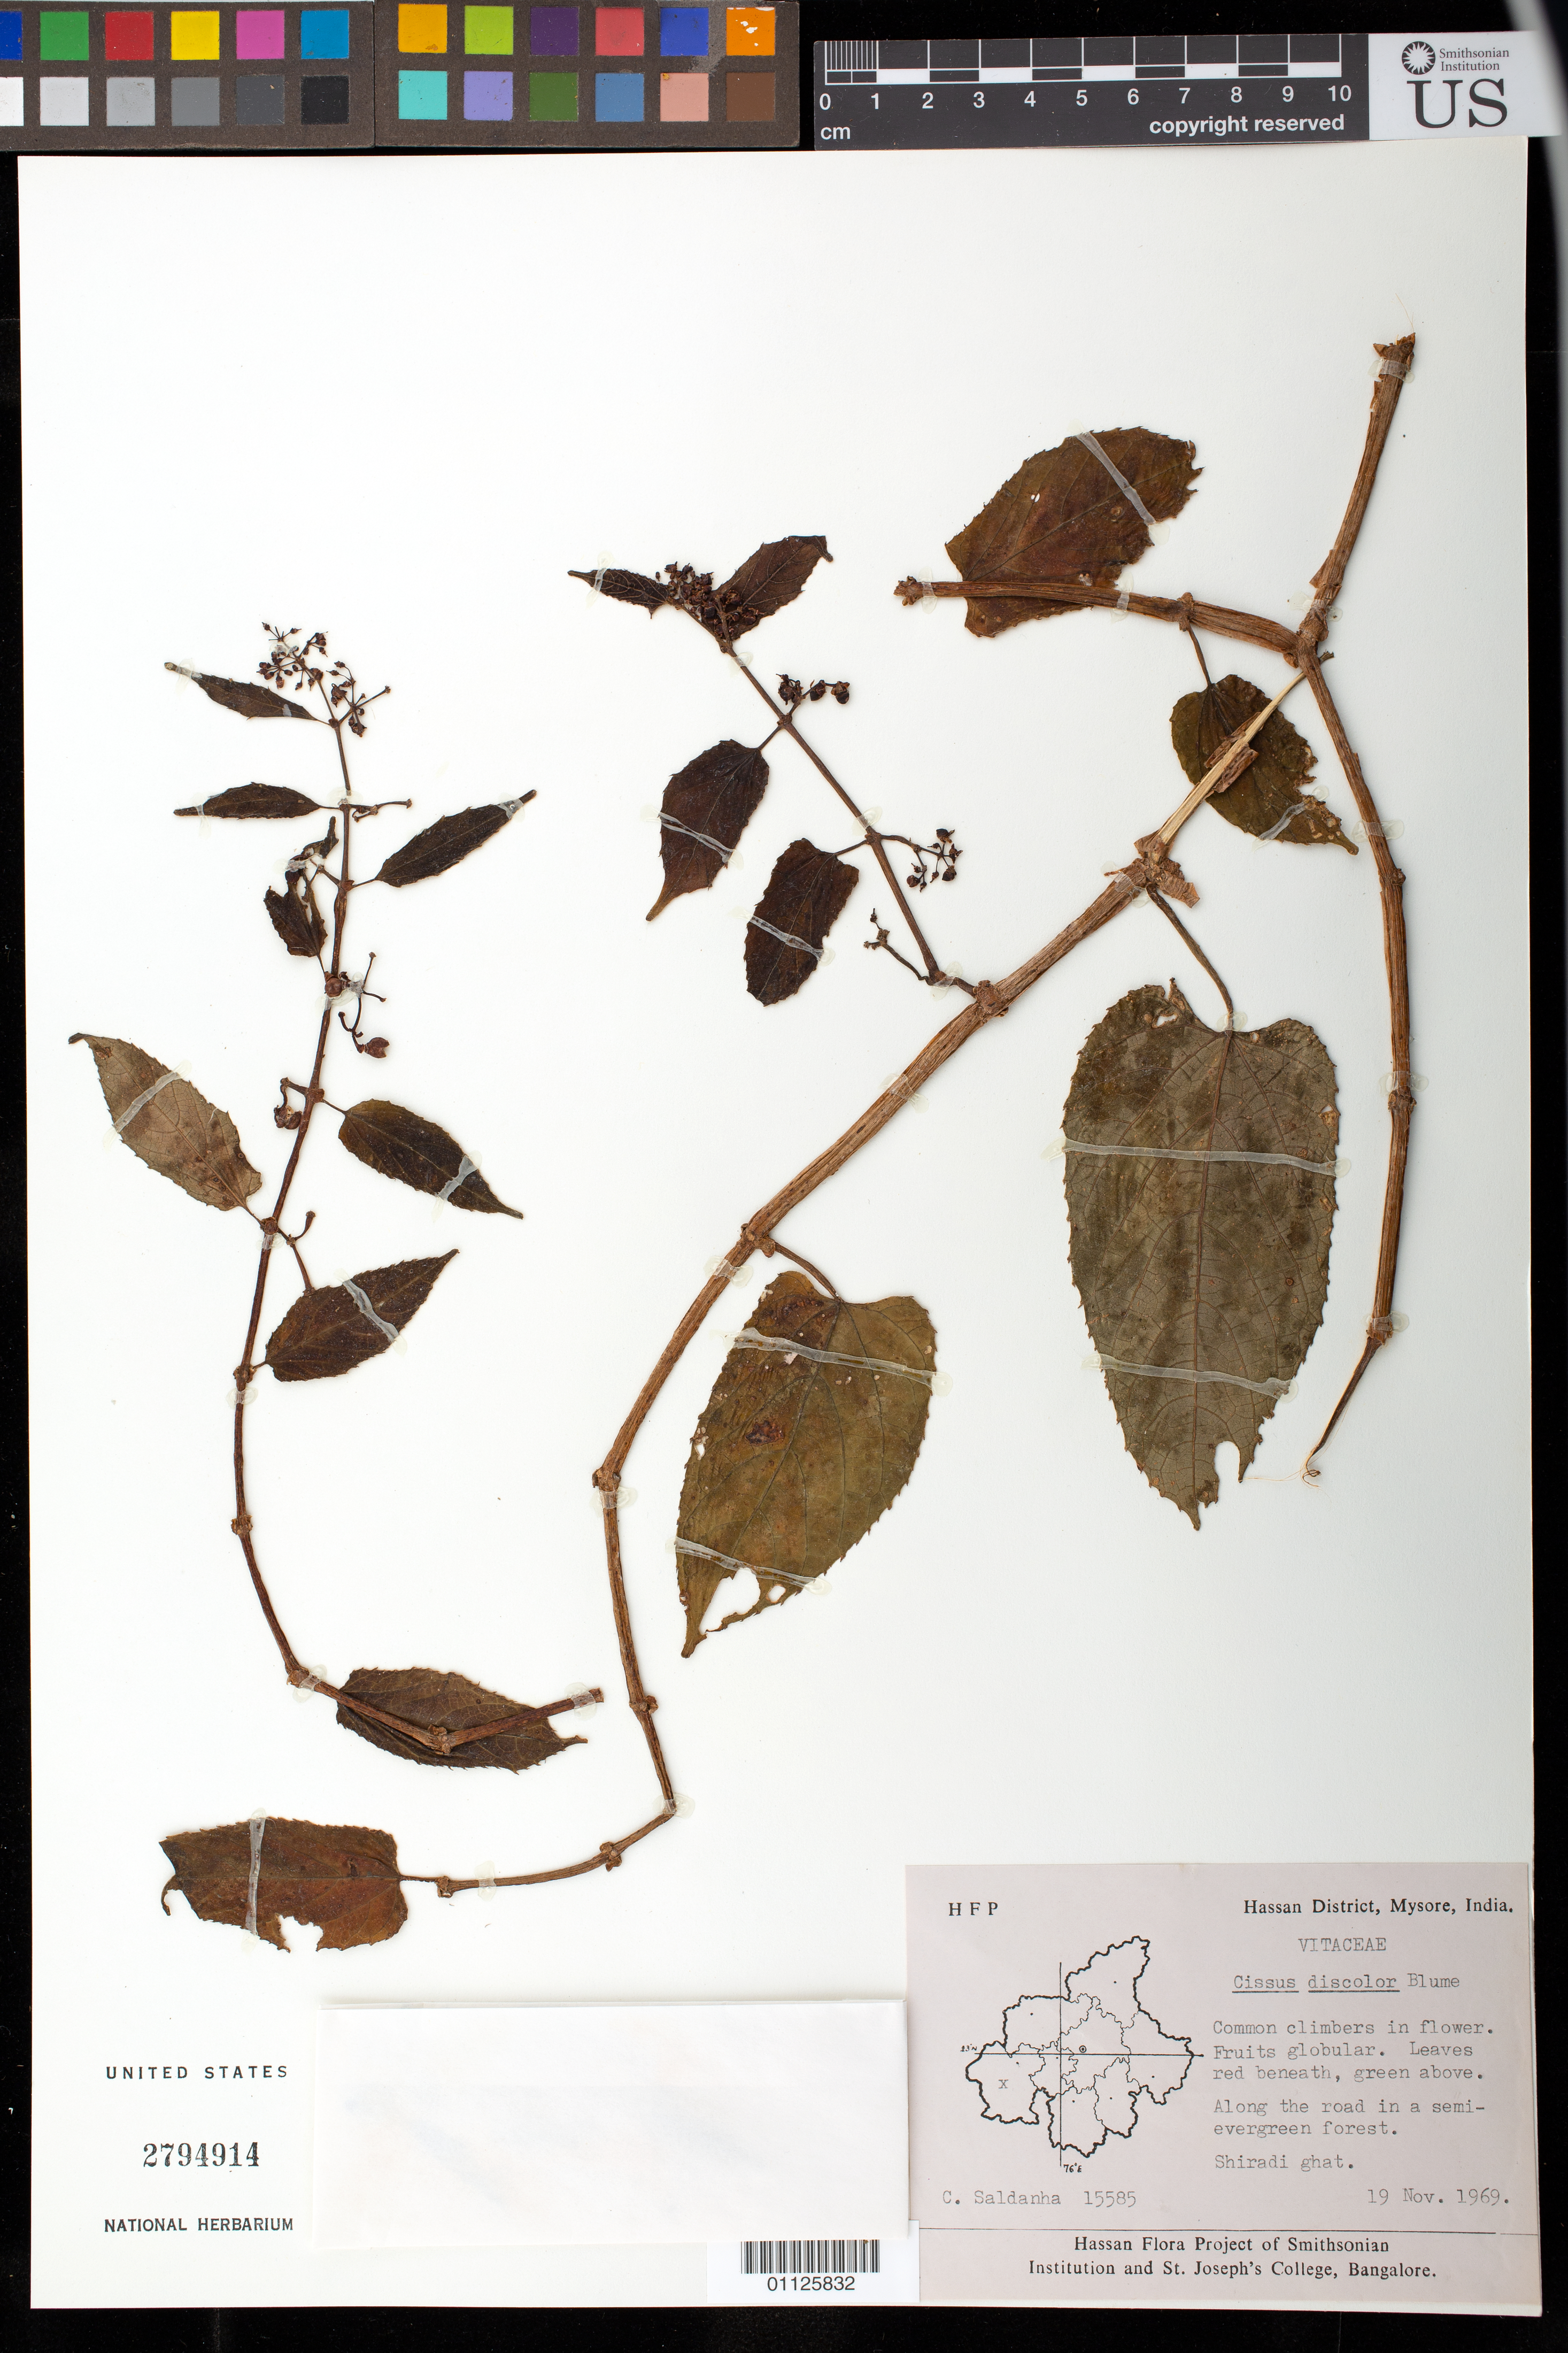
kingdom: Plantae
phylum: Tracheophyta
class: Magnoliopsida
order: Vitales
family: Vitaceae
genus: Cissus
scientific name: Cissus discolor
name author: Blume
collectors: C. J. Saldanha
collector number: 15585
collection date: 1969-11-19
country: India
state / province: Karnataka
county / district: Mysore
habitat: Common climbers. Along the road in a semi-evergreen forest.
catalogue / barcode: US 2794914